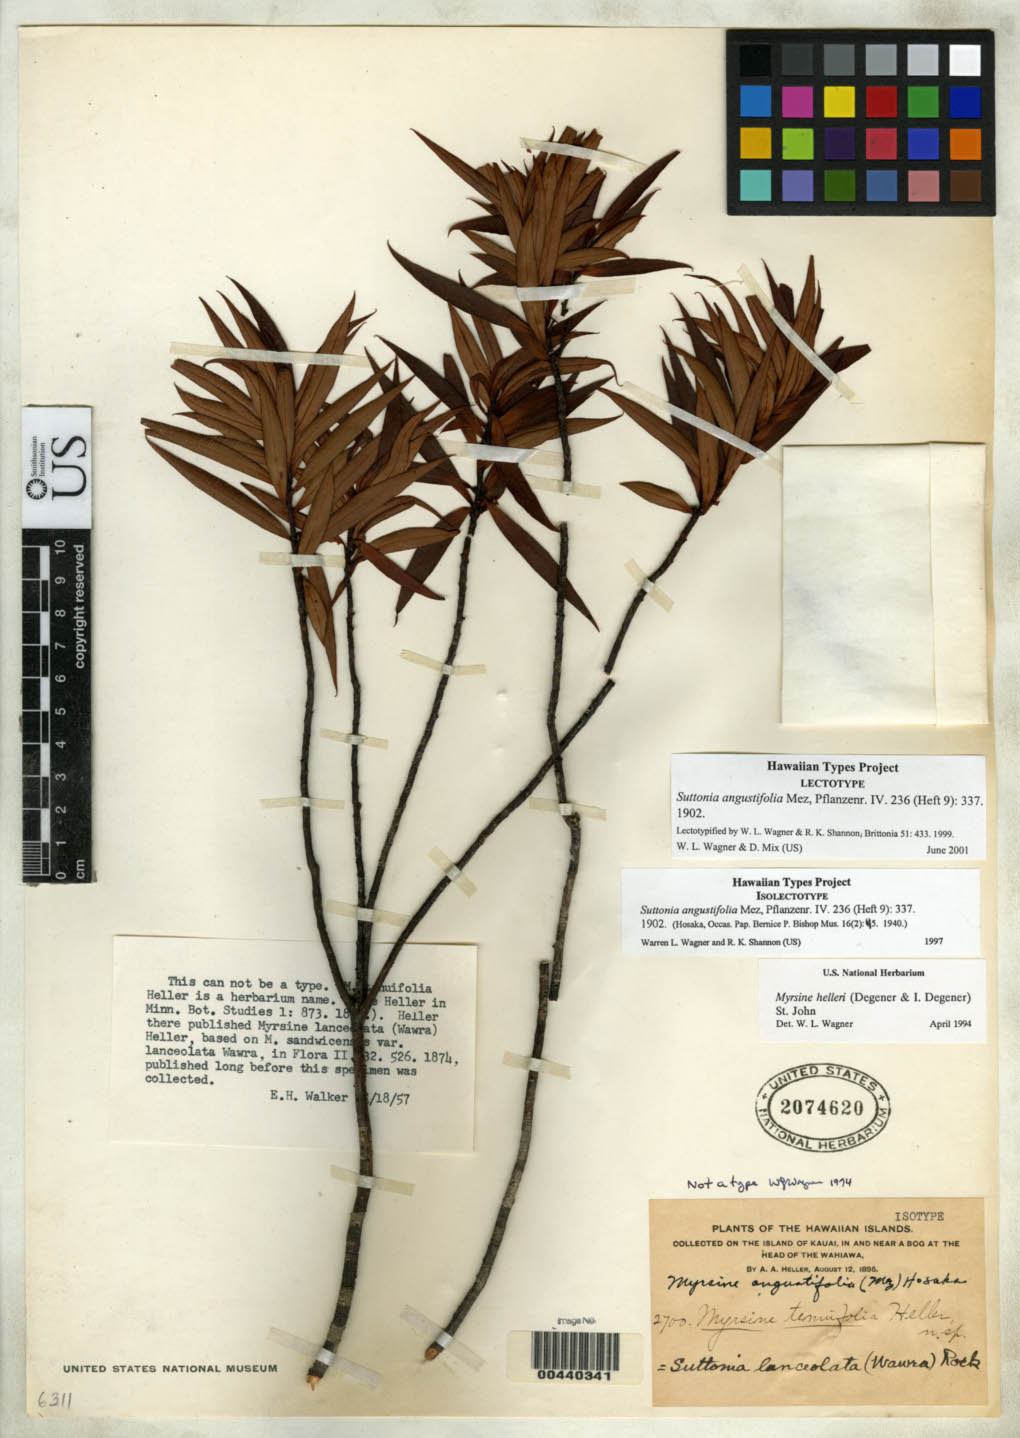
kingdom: Plantae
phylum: Tracheophyta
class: Magnoliopsida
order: Ericales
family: Primulaceae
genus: Suttonia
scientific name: Suttonia angustifolia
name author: Mez in Engl.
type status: Lectotype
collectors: A. A. Heller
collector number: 2700 p.p.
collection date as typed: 12 Aug 1895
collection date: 1895-08-12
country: United States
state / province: Hawaii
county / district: Kauai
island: Kaua'i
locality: In and near bog at head of Wahiawa.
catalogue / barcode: US 2074620